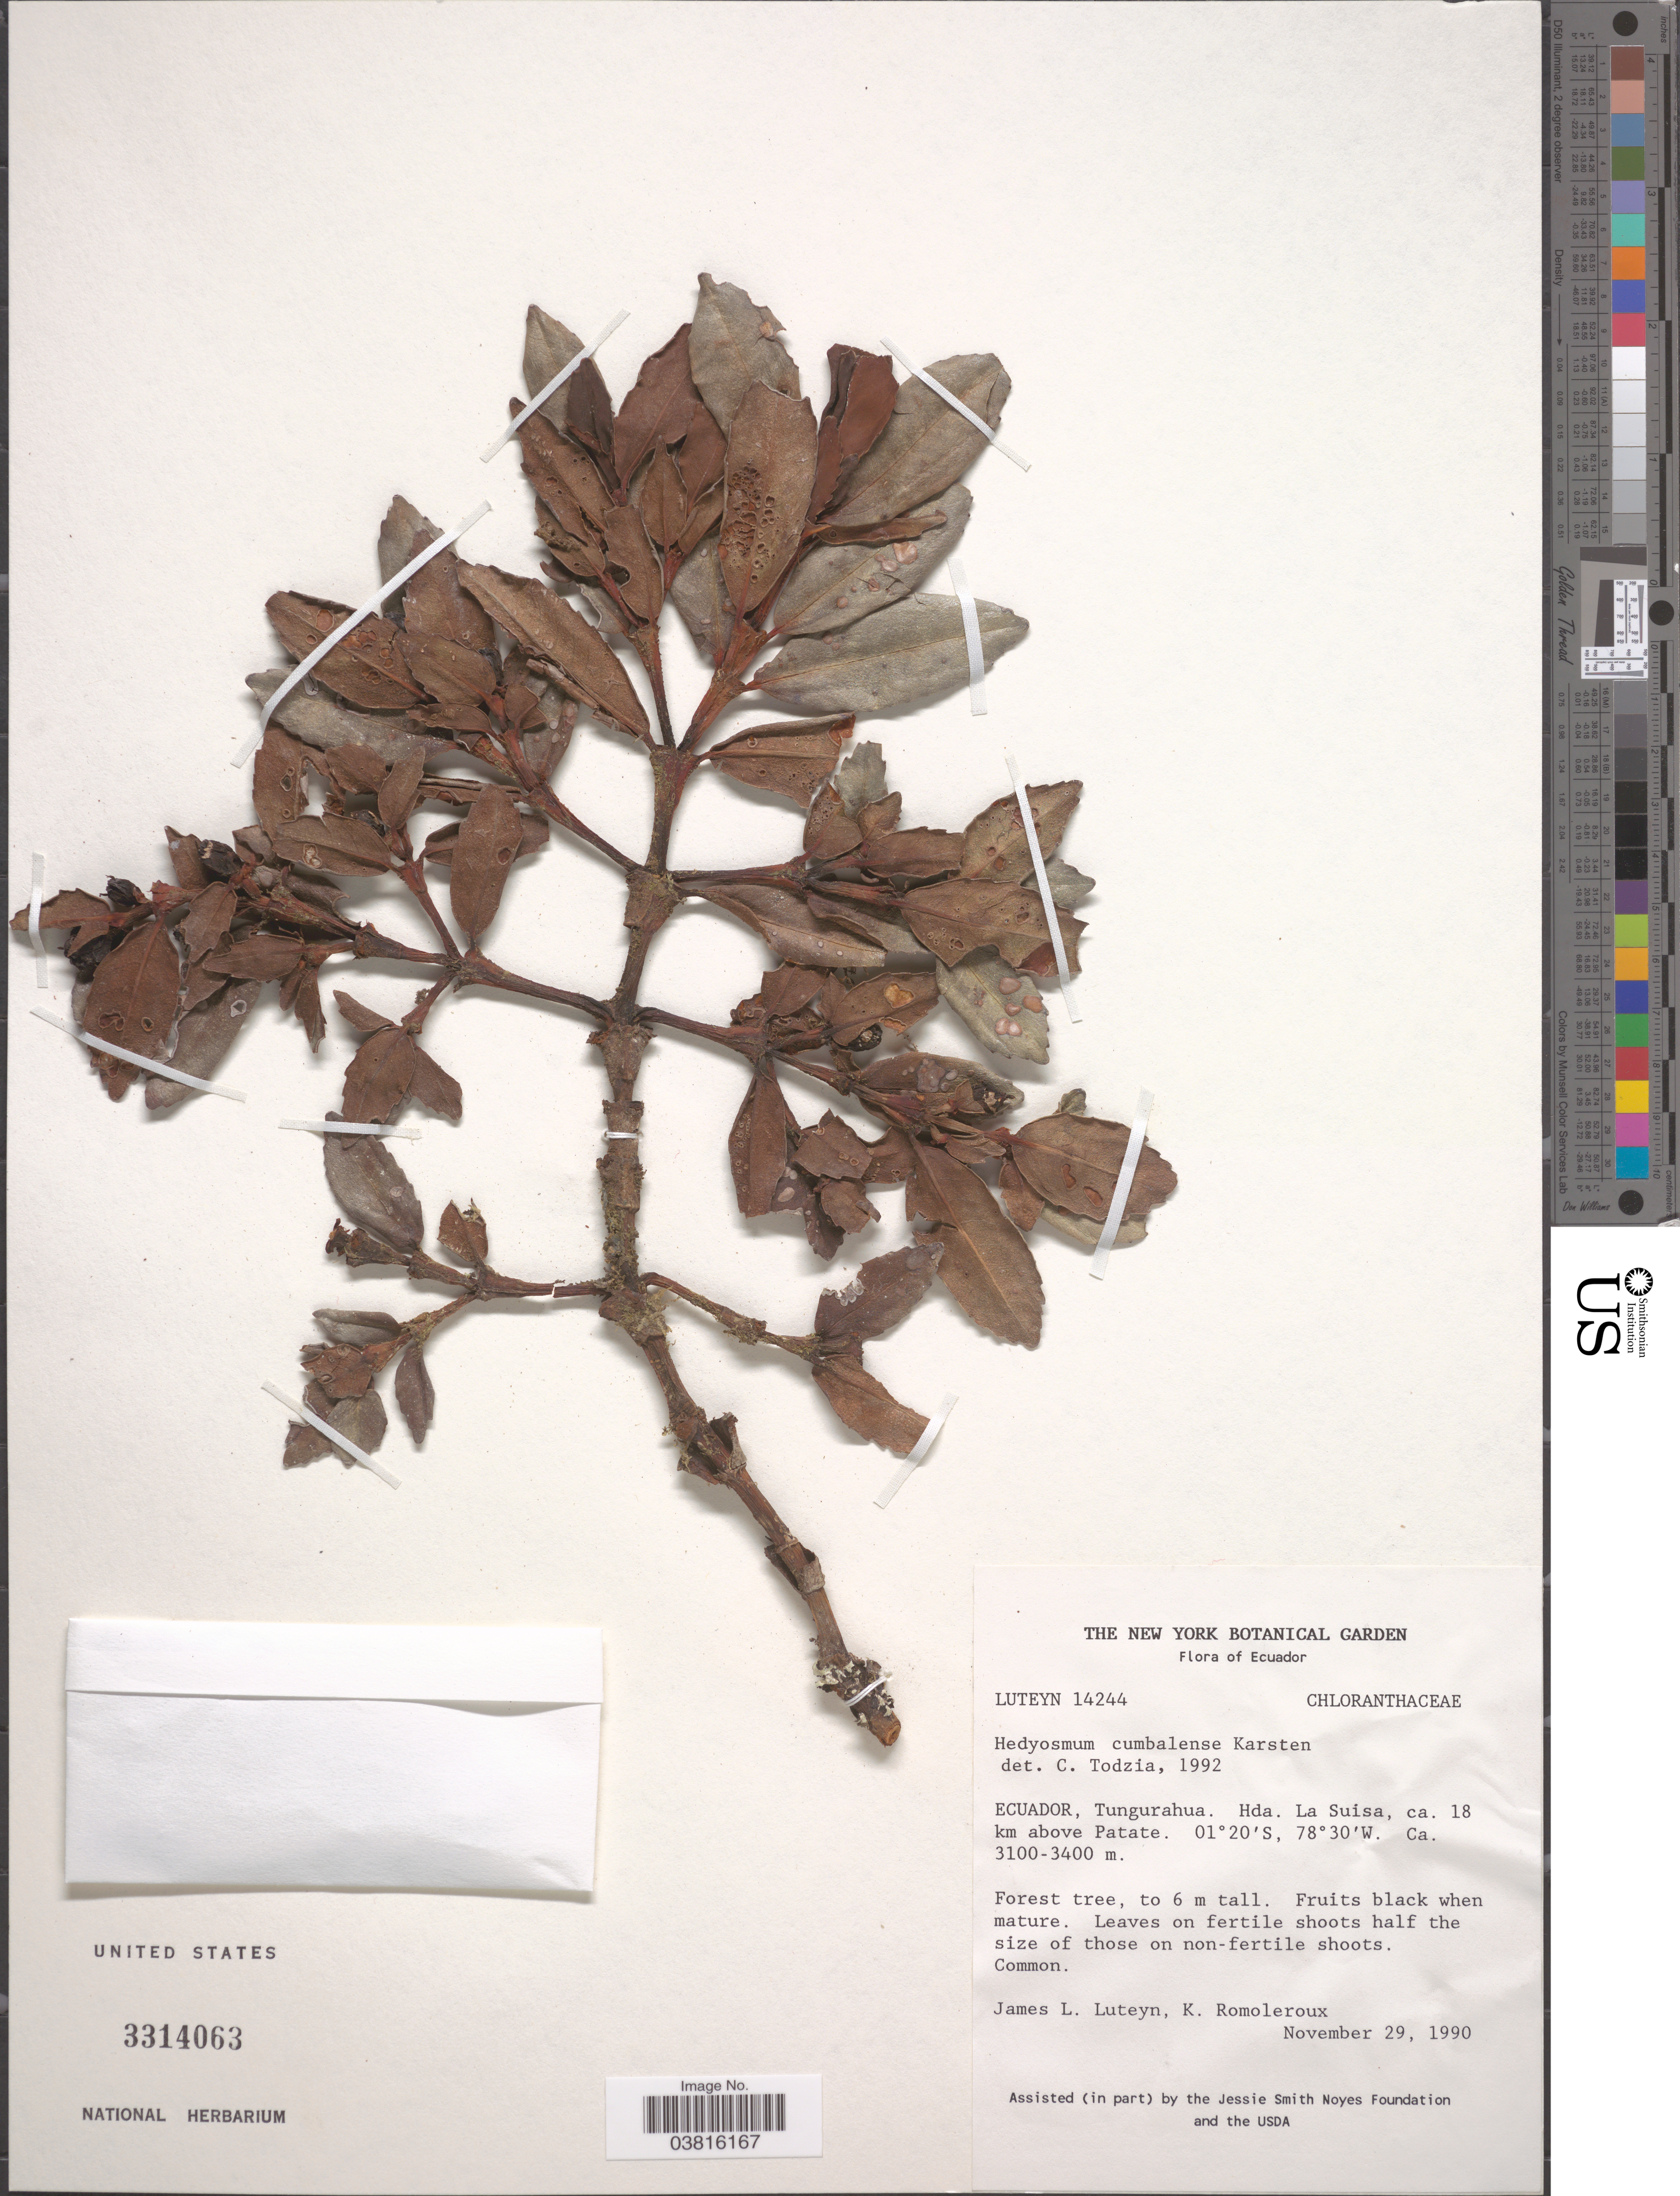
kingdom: Plantae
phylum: Tracheophyta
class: Magnoliopsida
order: Chloranthales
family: Chloranthaceae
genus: Hedyosmum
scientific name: Hedyosmum cumbalense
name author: H. Karst.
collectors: J. L. Luteyn & K. Romoleroux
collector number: LUTEYN 14244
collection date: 1990-11-29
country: Ecuador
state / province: Tungurahua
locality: Hda. La Suisa, ca. 18 km above Patate.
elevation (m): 3100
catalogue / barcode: US 3314063